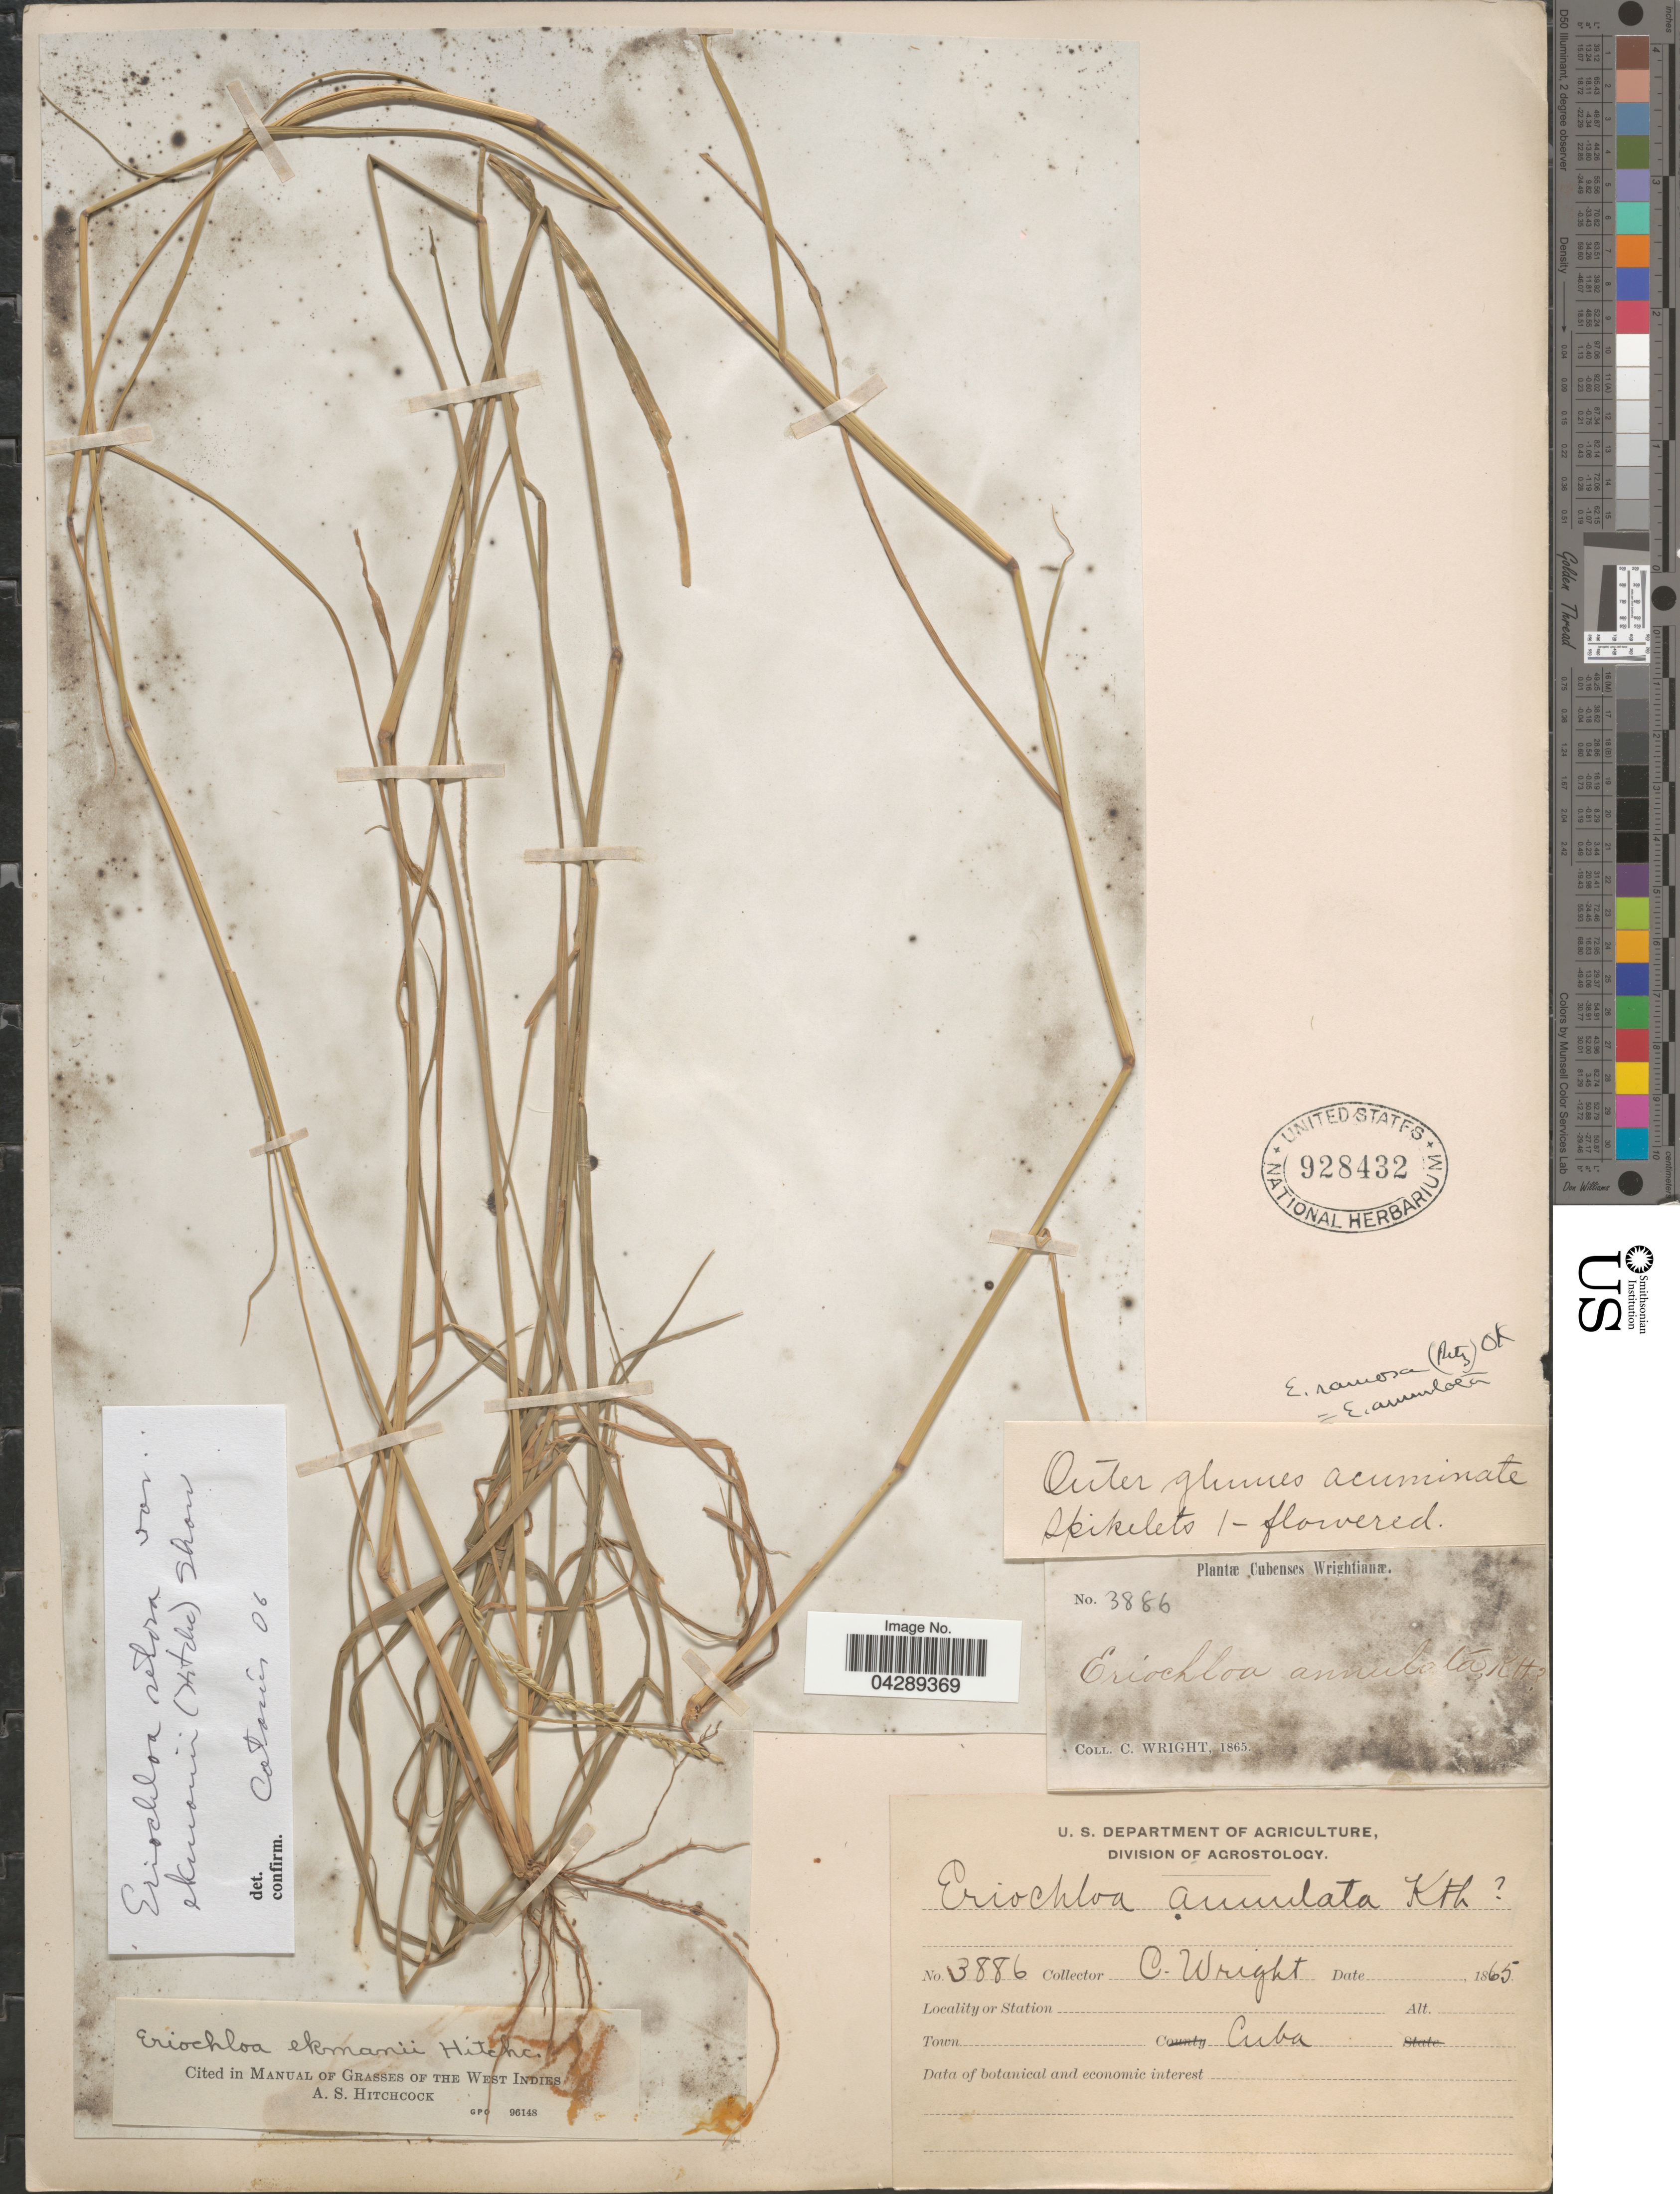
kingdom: Plantae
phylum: Tracheophyta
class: Liliopsida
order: Poales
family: Poaceae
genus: Eriochloa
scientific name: Eriochloa setosa var. ekmanii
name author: (Hitchc.) R.B. Shaw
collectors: C. Wright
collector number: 3886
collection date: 1865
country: Cuba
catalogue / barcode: US 928432